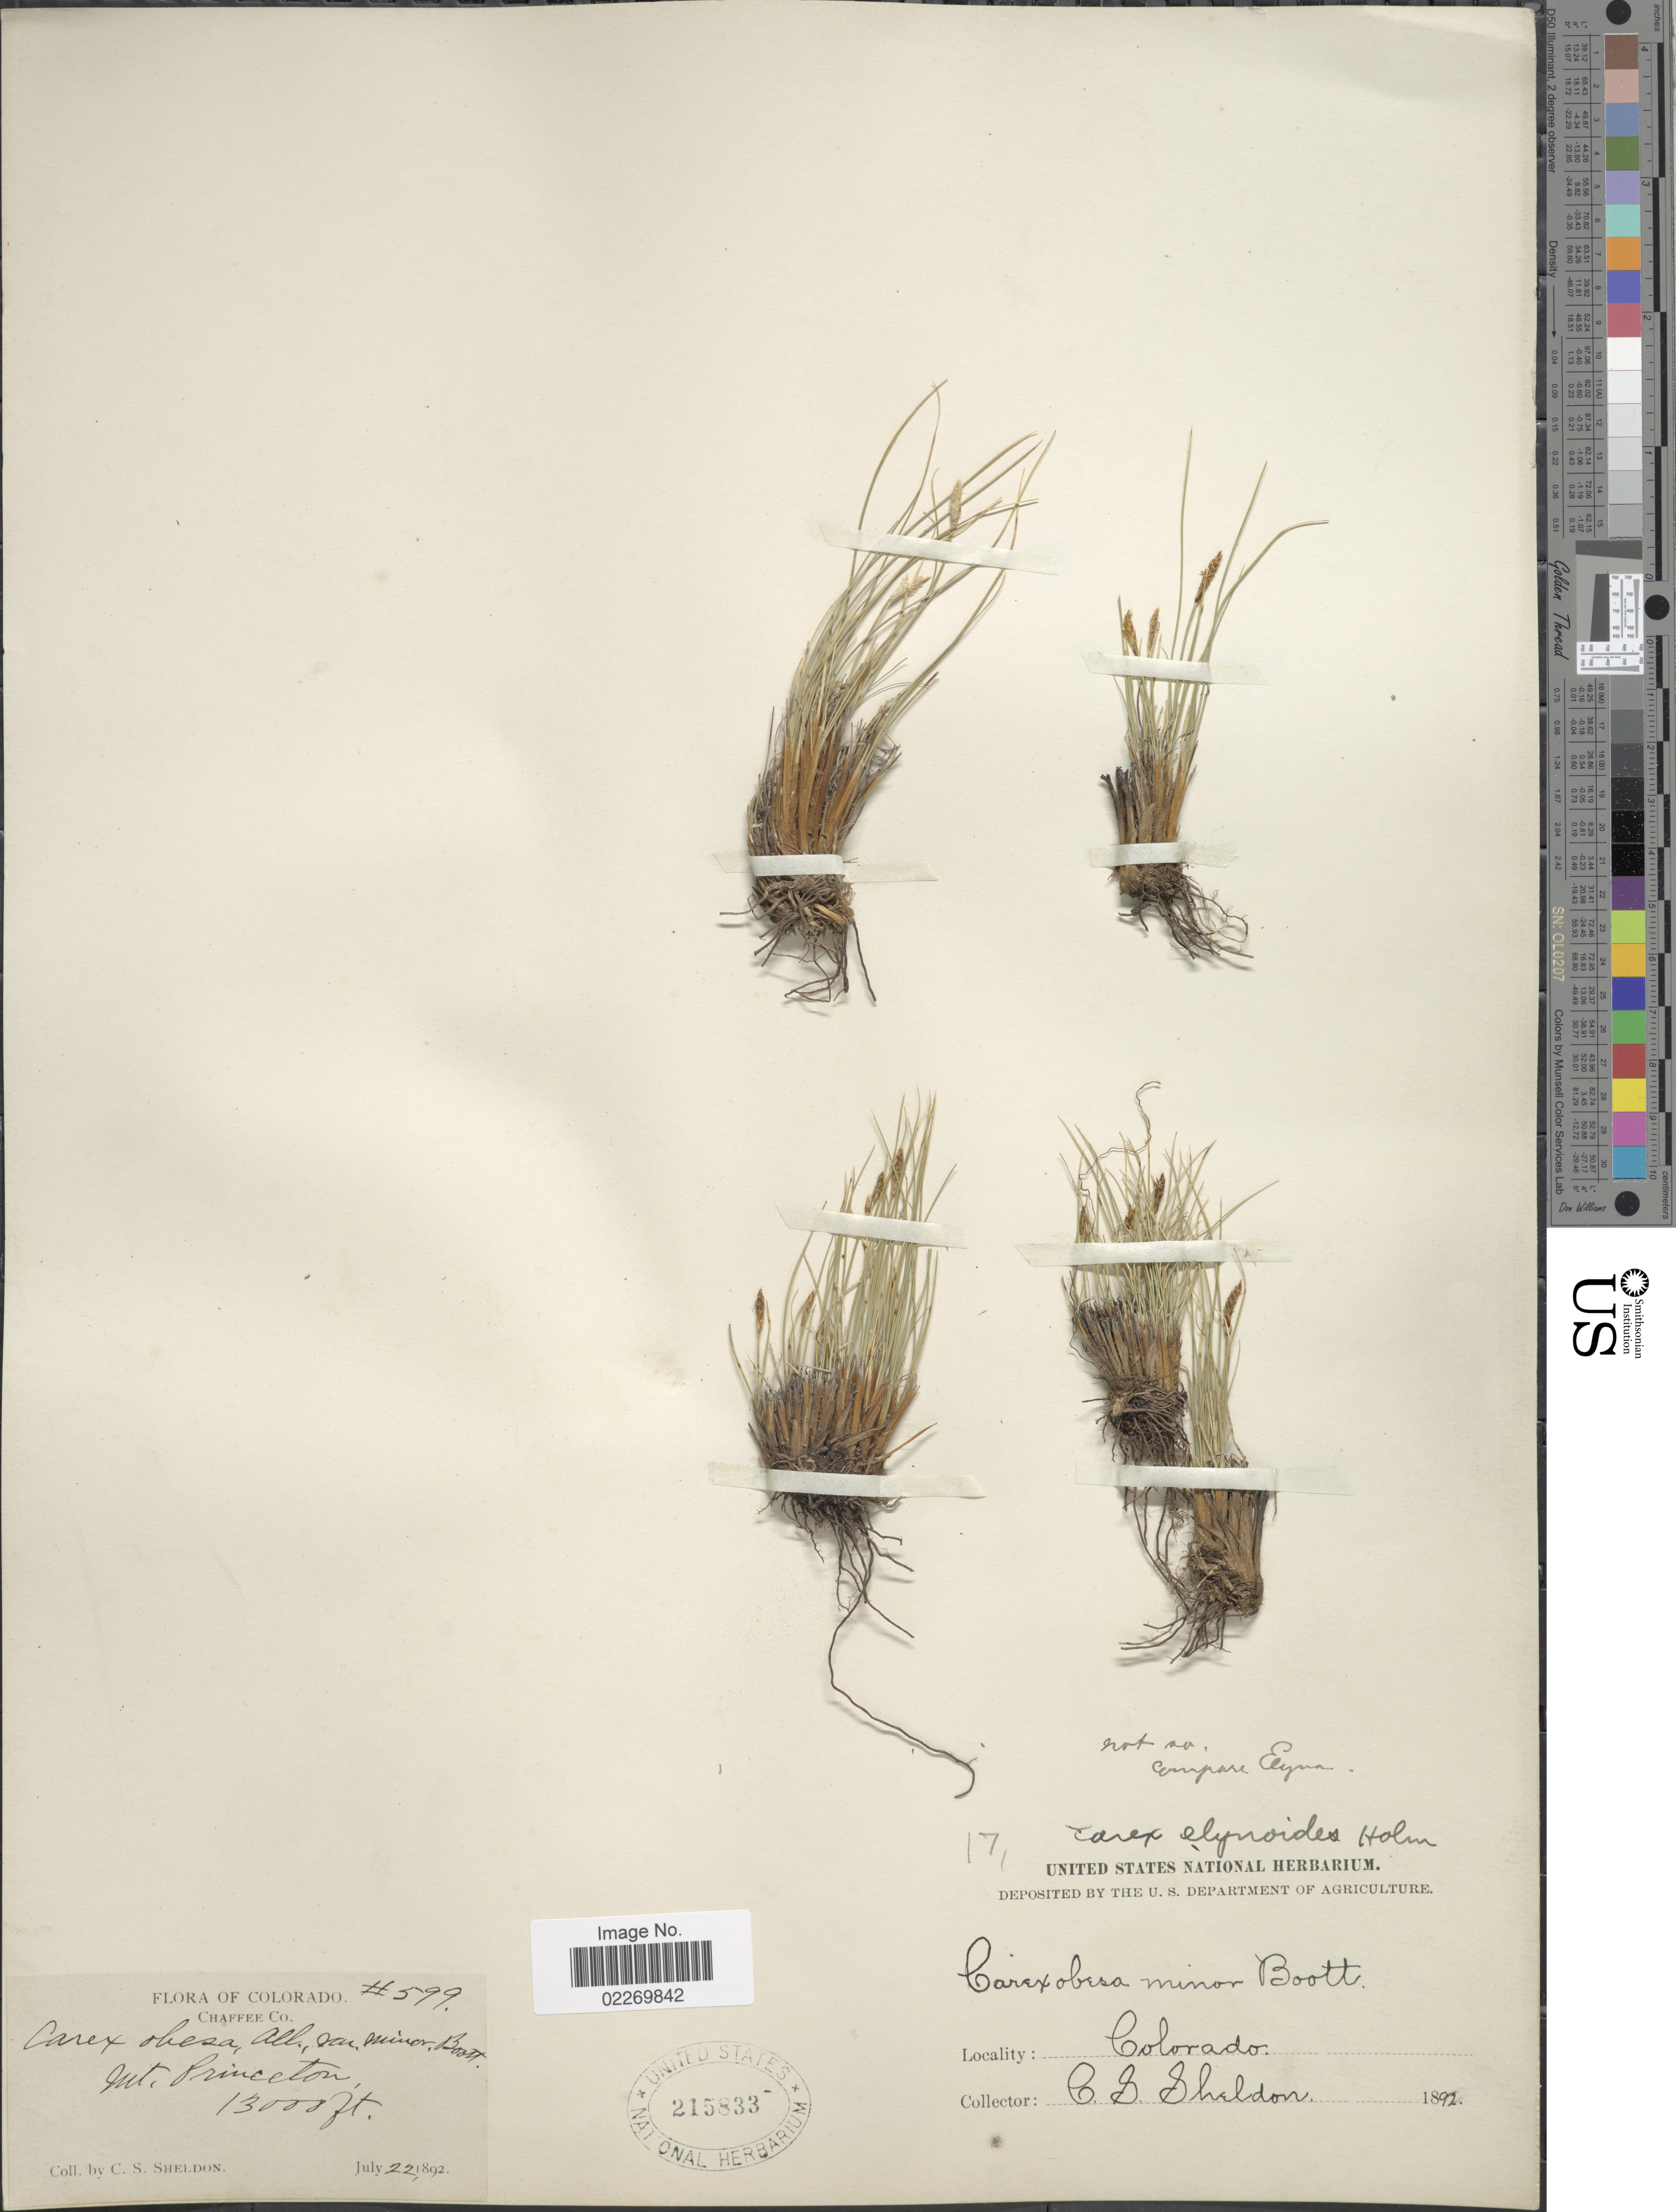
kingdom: Plantae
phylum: Tracheophyta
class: Liliopsida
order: Poales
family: Cyperaceae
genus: Carex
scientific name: Carex elynoides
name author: Holm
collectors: C. S. Sheldon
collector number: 599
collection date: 1892-07-22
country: United States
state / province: Colorado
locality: Chaffee Co. Mt. Princeton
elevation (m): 3962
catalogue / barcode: US 215833